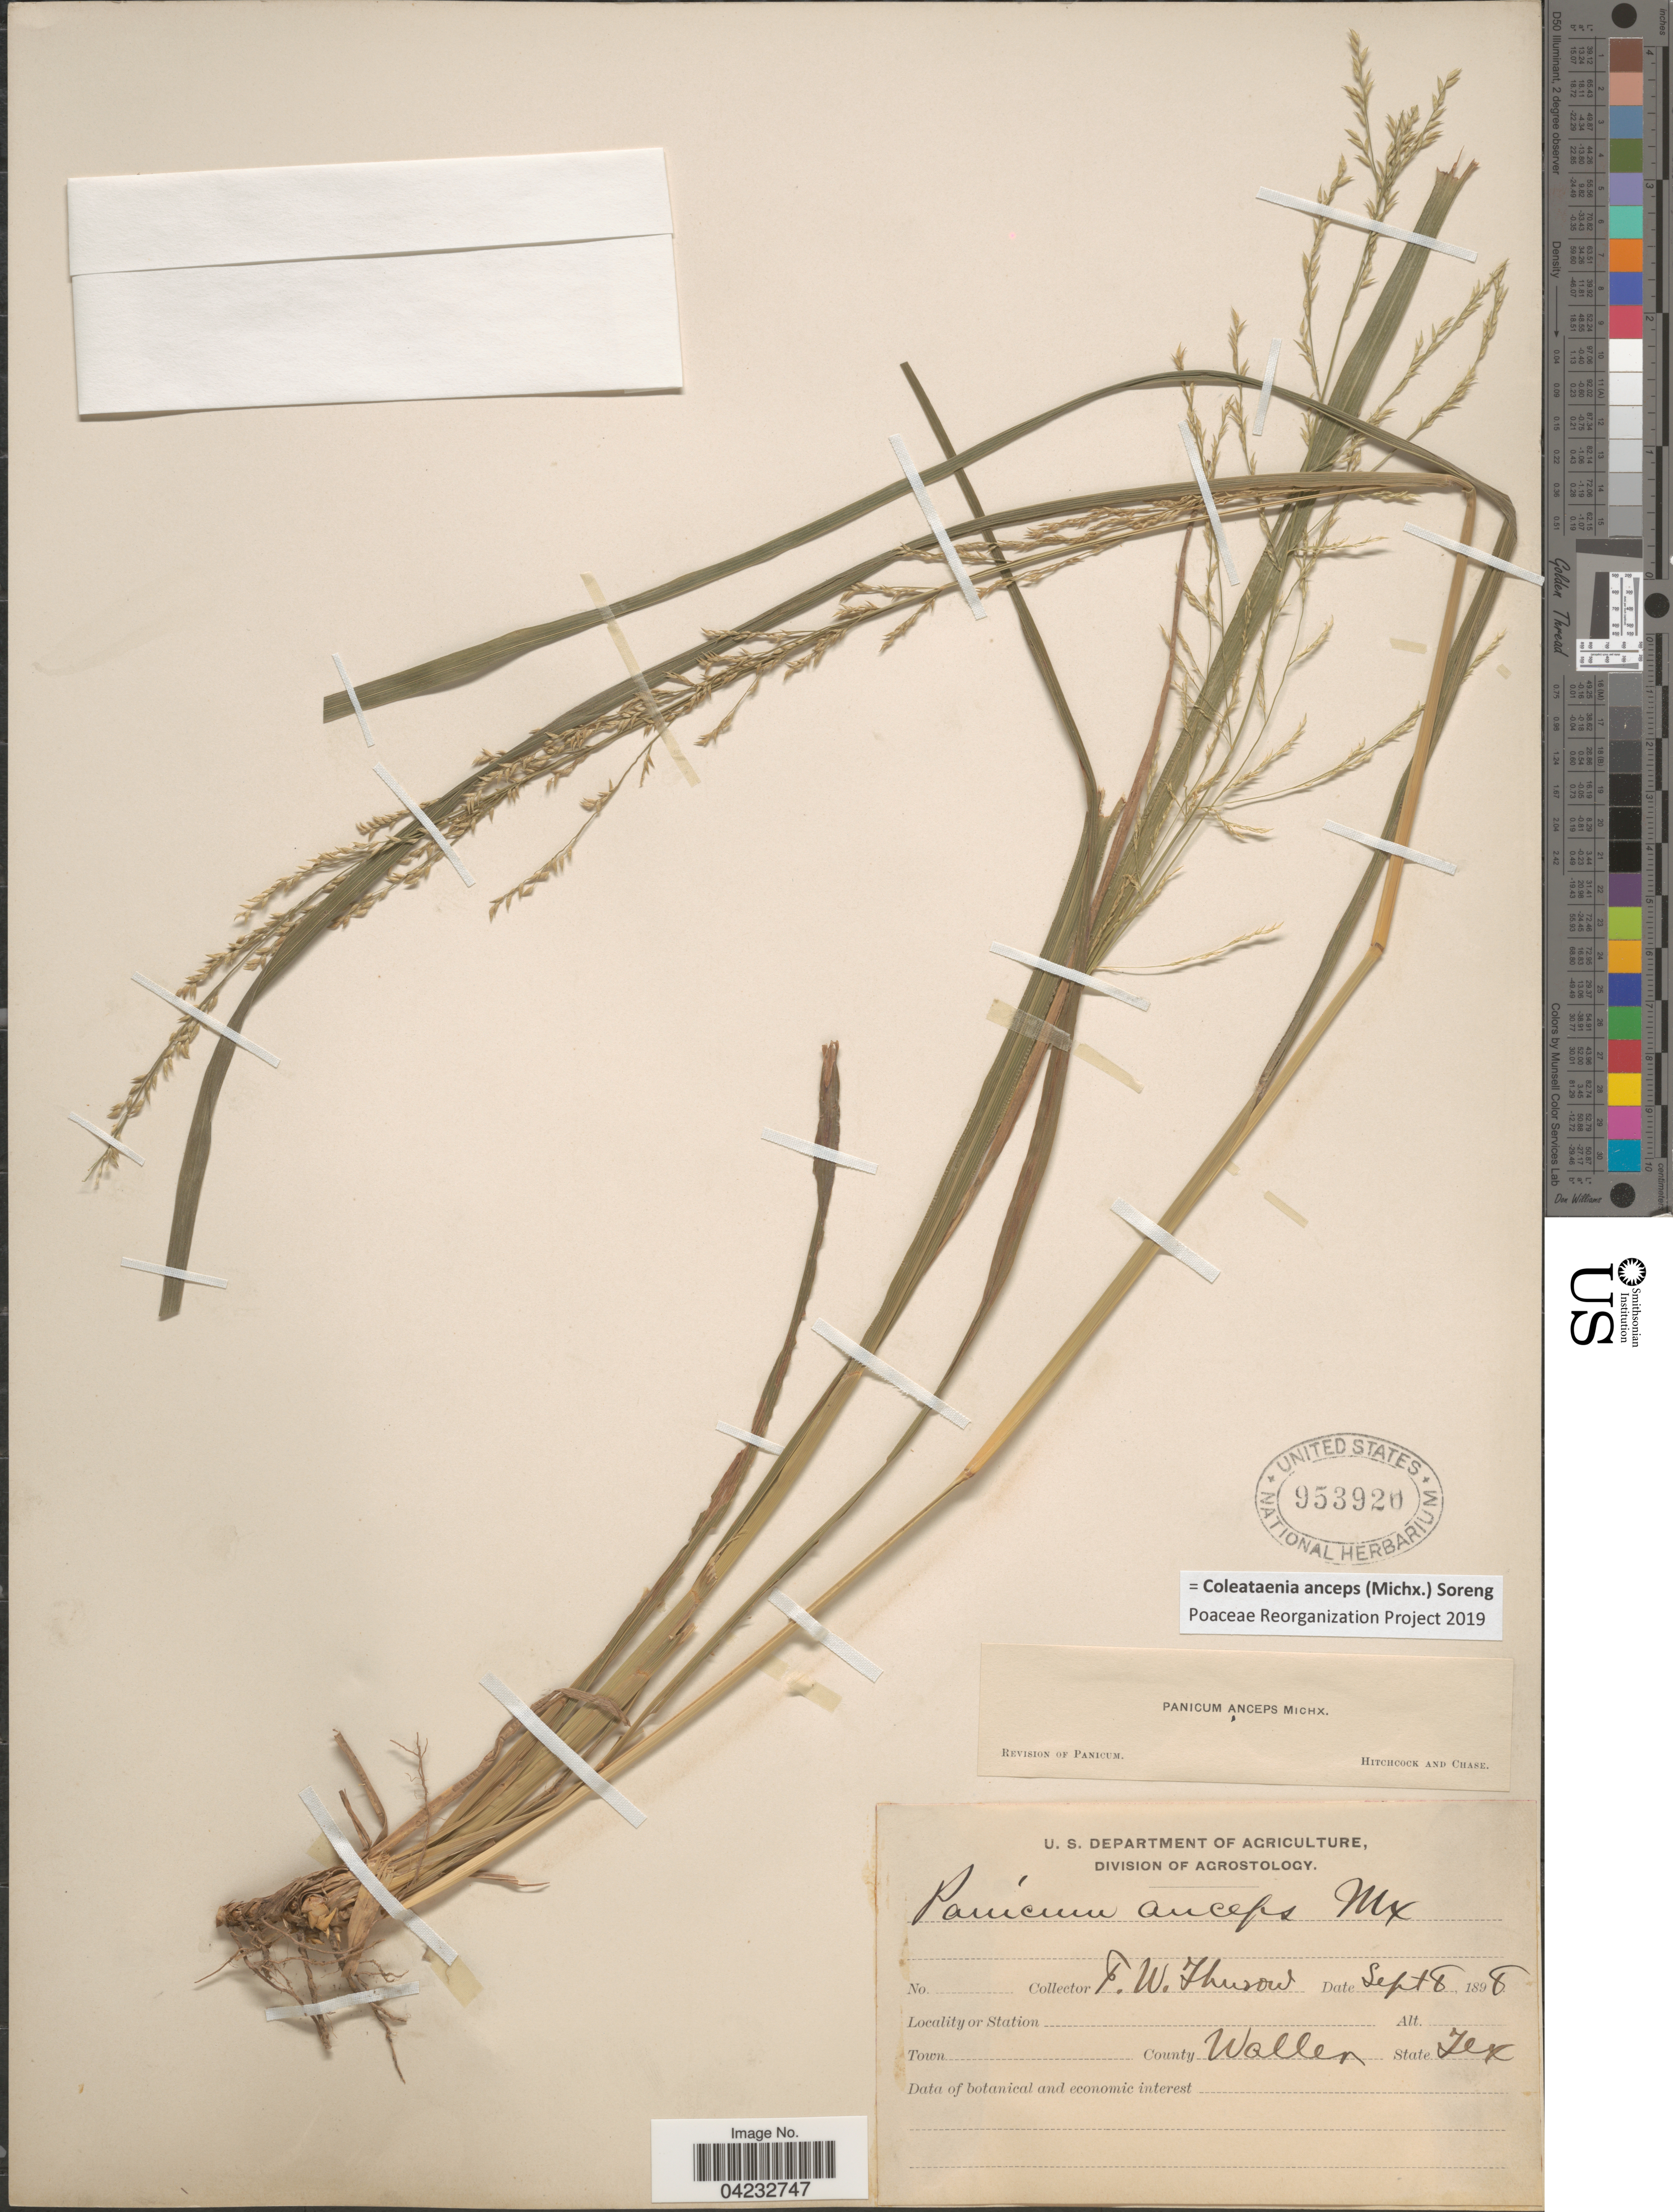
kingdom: Plantae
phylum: Tracheophyta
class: Liliopsida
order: Poales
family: Poaceae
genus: Coleataenia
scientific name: Coleataenia anceps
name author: (Michx.) Soreng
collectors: F. W. Thurow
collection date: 1898-09-08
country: United States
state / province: Texas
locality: County Waller.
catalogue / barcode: US 953920